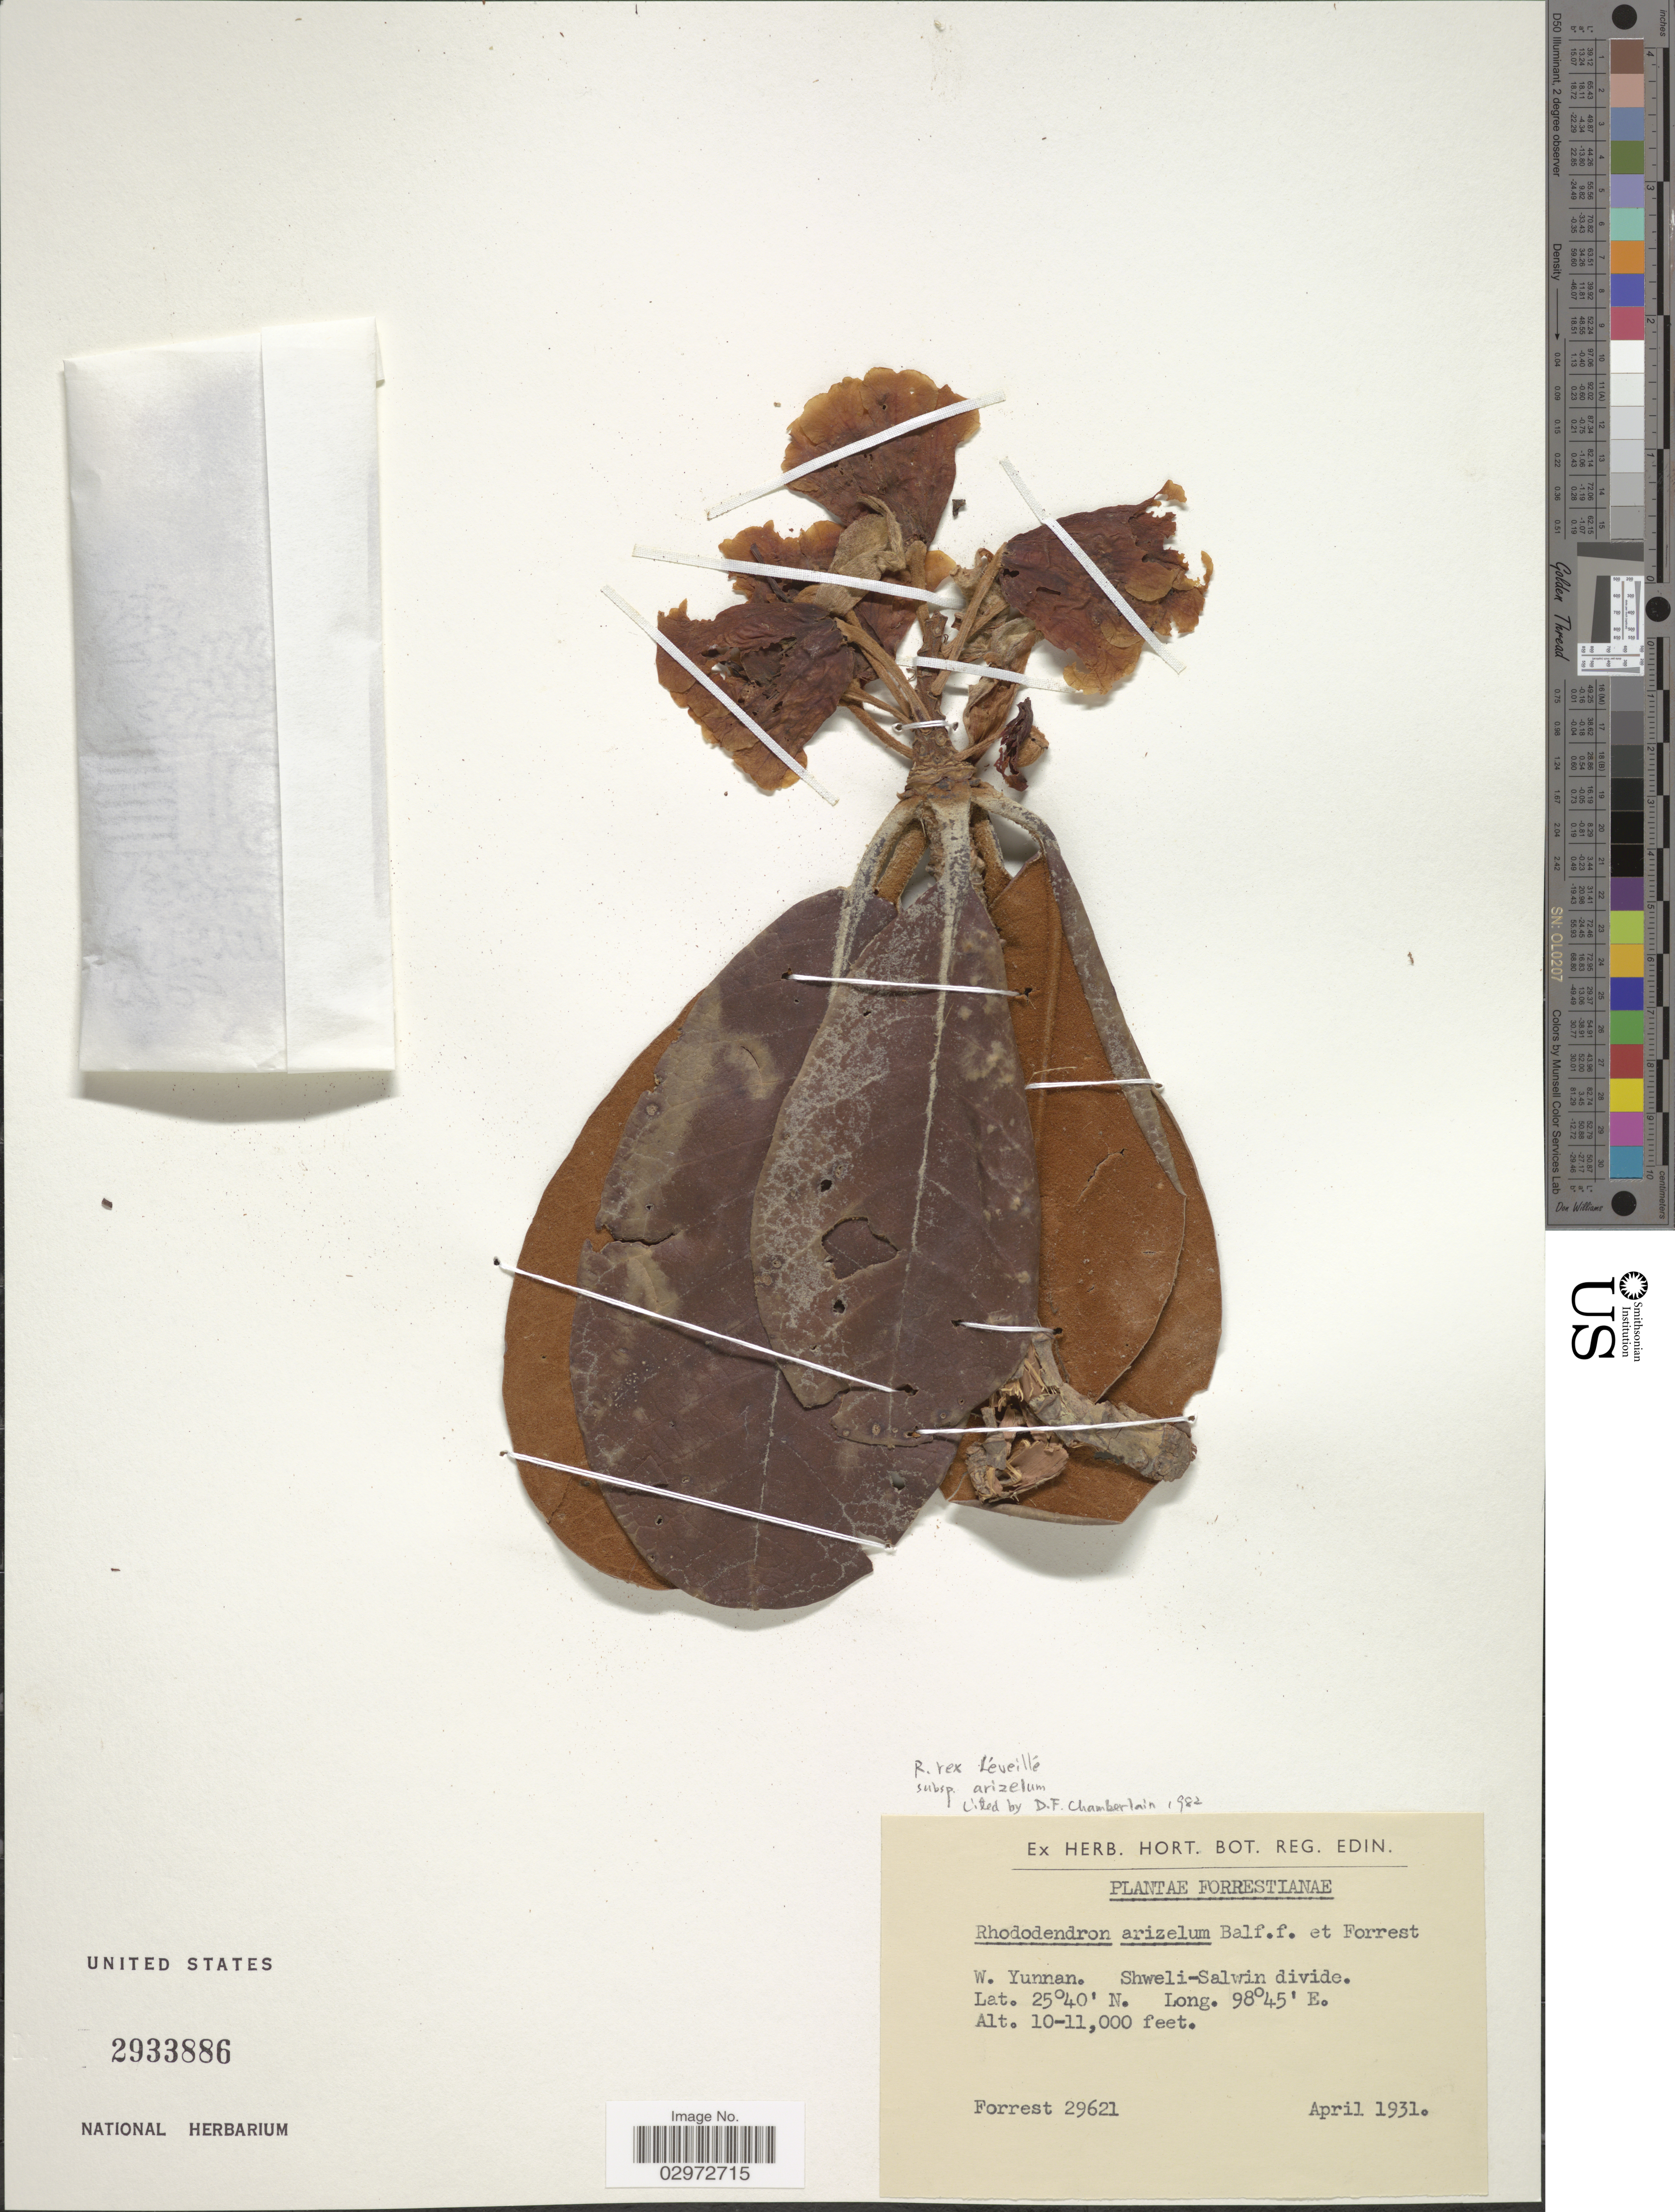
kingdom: Plantae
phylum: Tracheophyta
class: Magnoliopsida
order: Ericales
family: Ericaceae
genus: Rhododendron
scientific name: Rhododendron rex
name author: H. Lév.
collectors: -. Forrest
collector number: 29621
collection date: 1931-04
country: China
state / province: Yunnan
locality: W. Yunnan. Shweli-Salwin divide.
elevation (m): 3048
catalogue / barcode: US 2933886